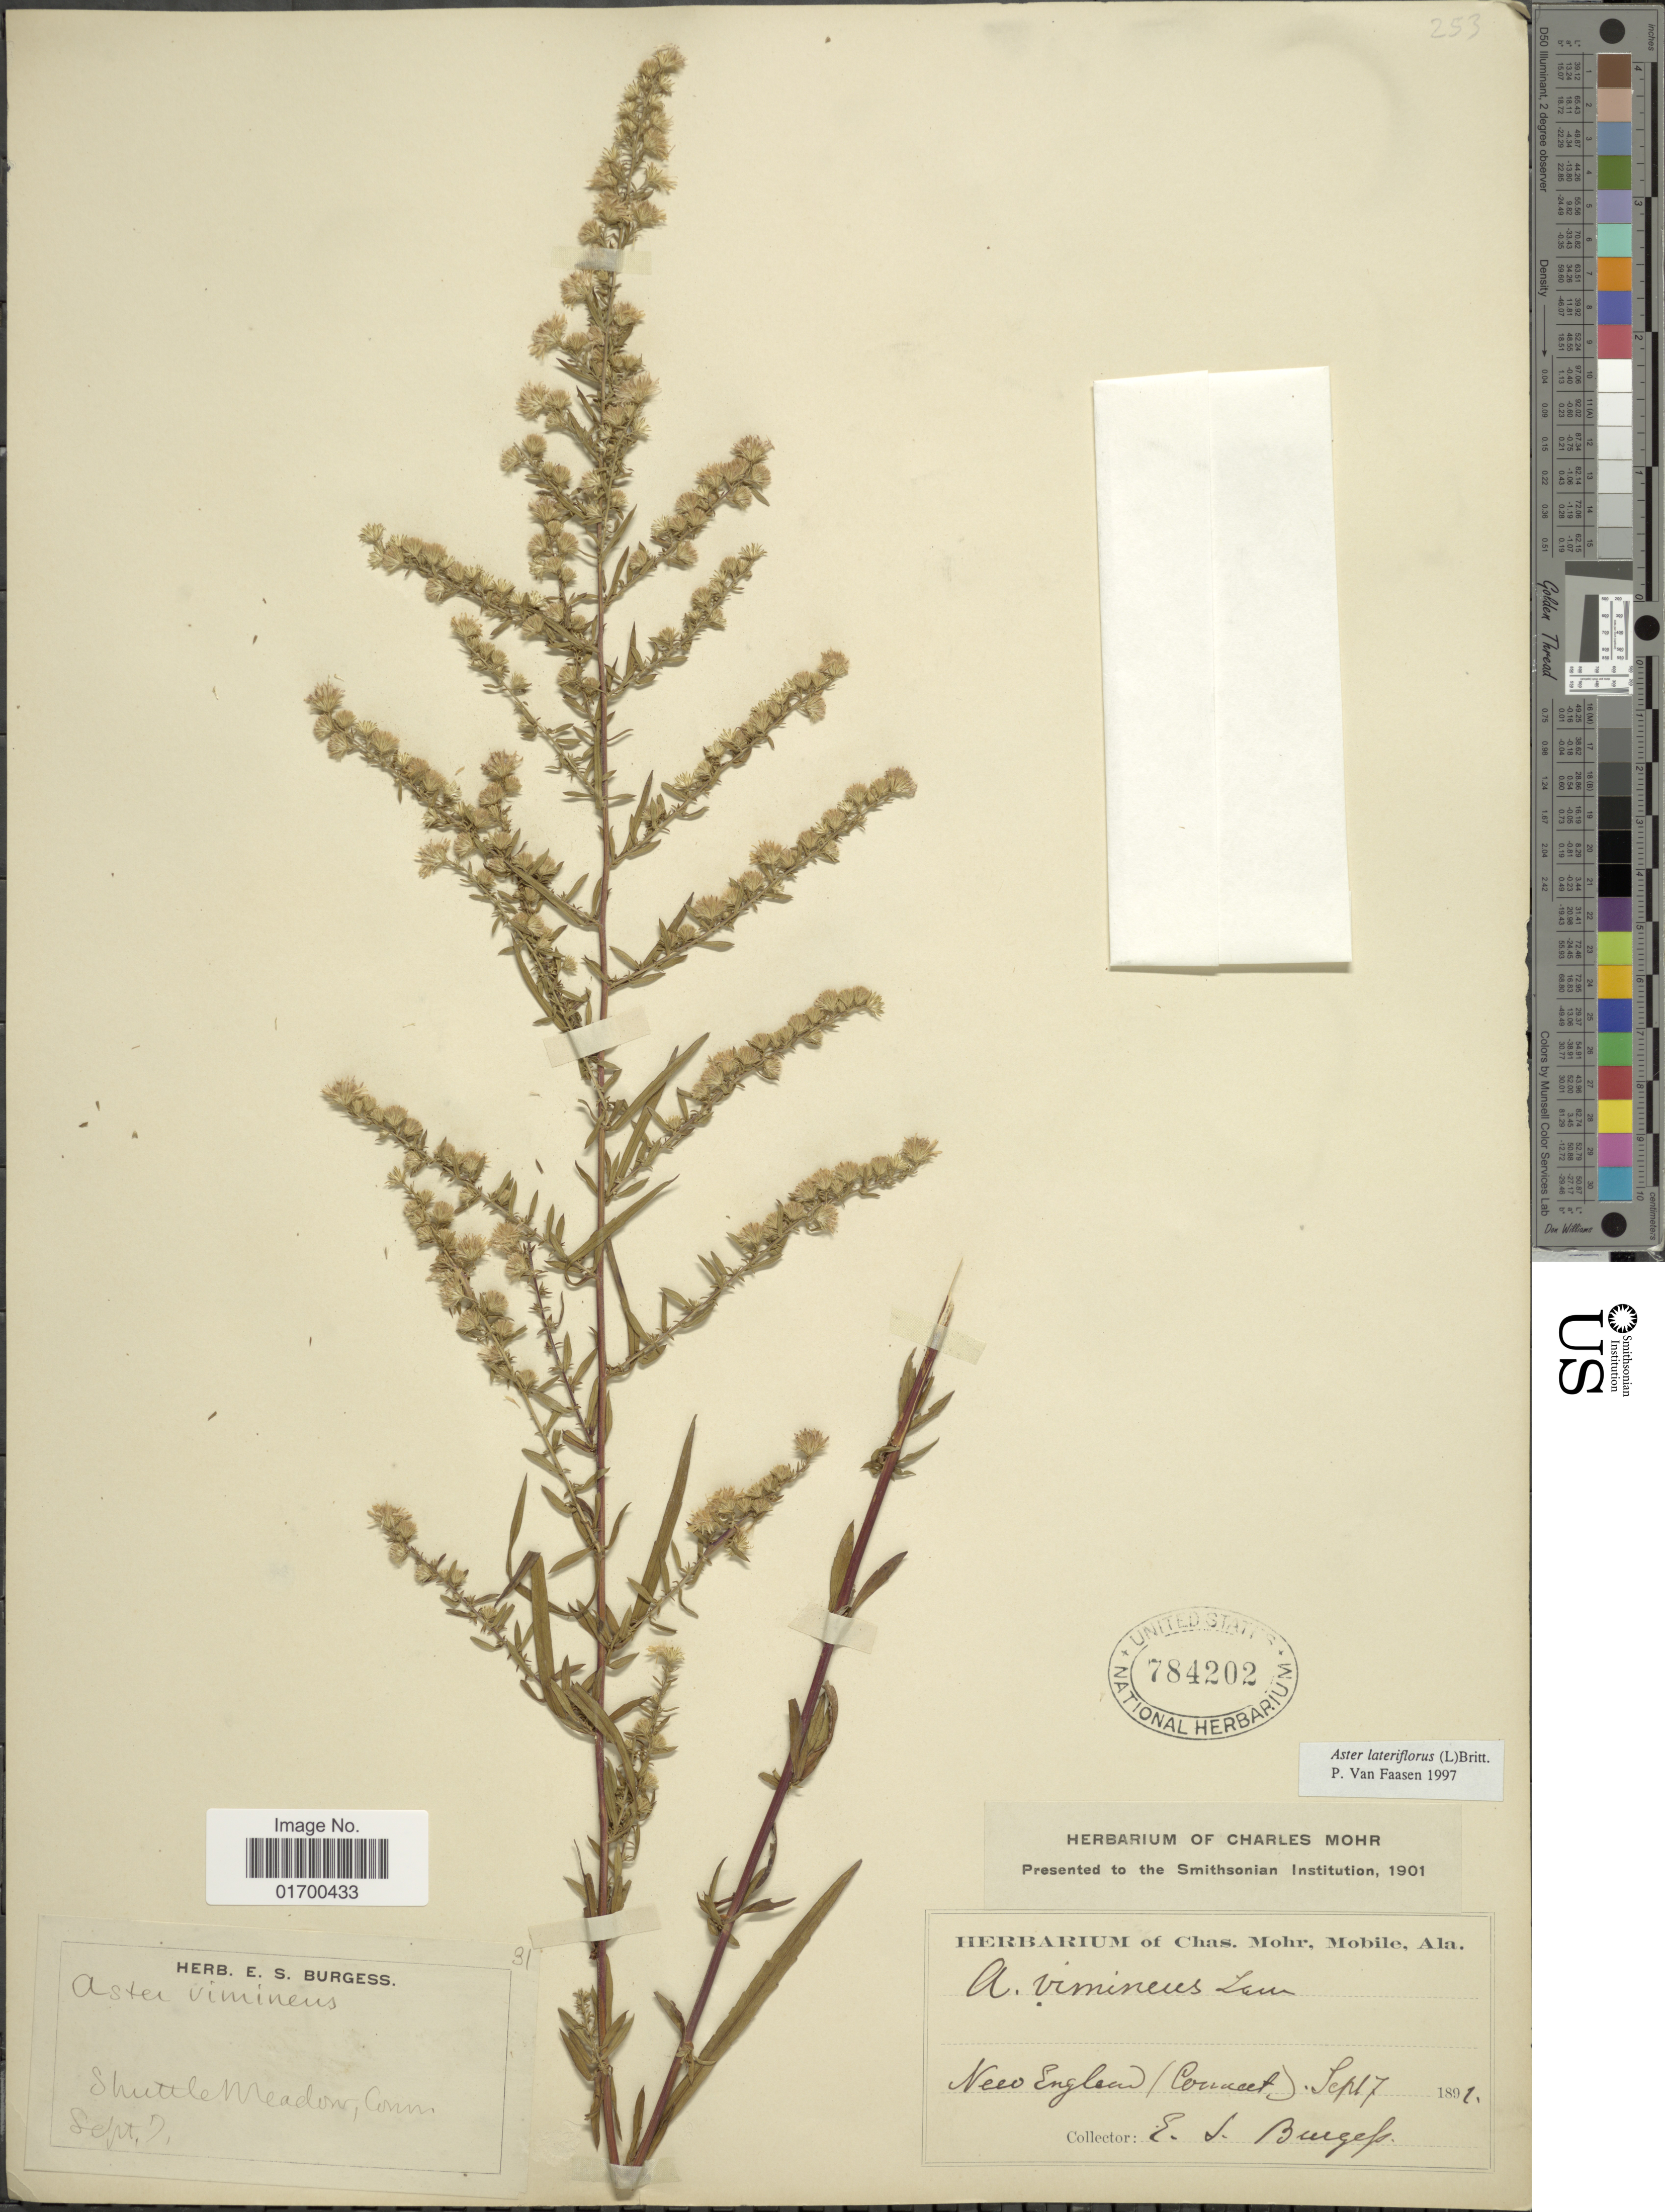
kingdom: Plantae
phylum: Tracheophyta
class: Magnoliopsida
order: Asterales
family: Asteraceae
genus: Symphyotrichum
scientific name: Symphyotrichum lateriflorum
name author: (L.) Á. Löve & D. Löve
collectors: E. Buigels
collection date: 1891-09-17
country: United States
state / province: Connecticut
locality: New England (Conncet)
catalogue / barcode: US 784202